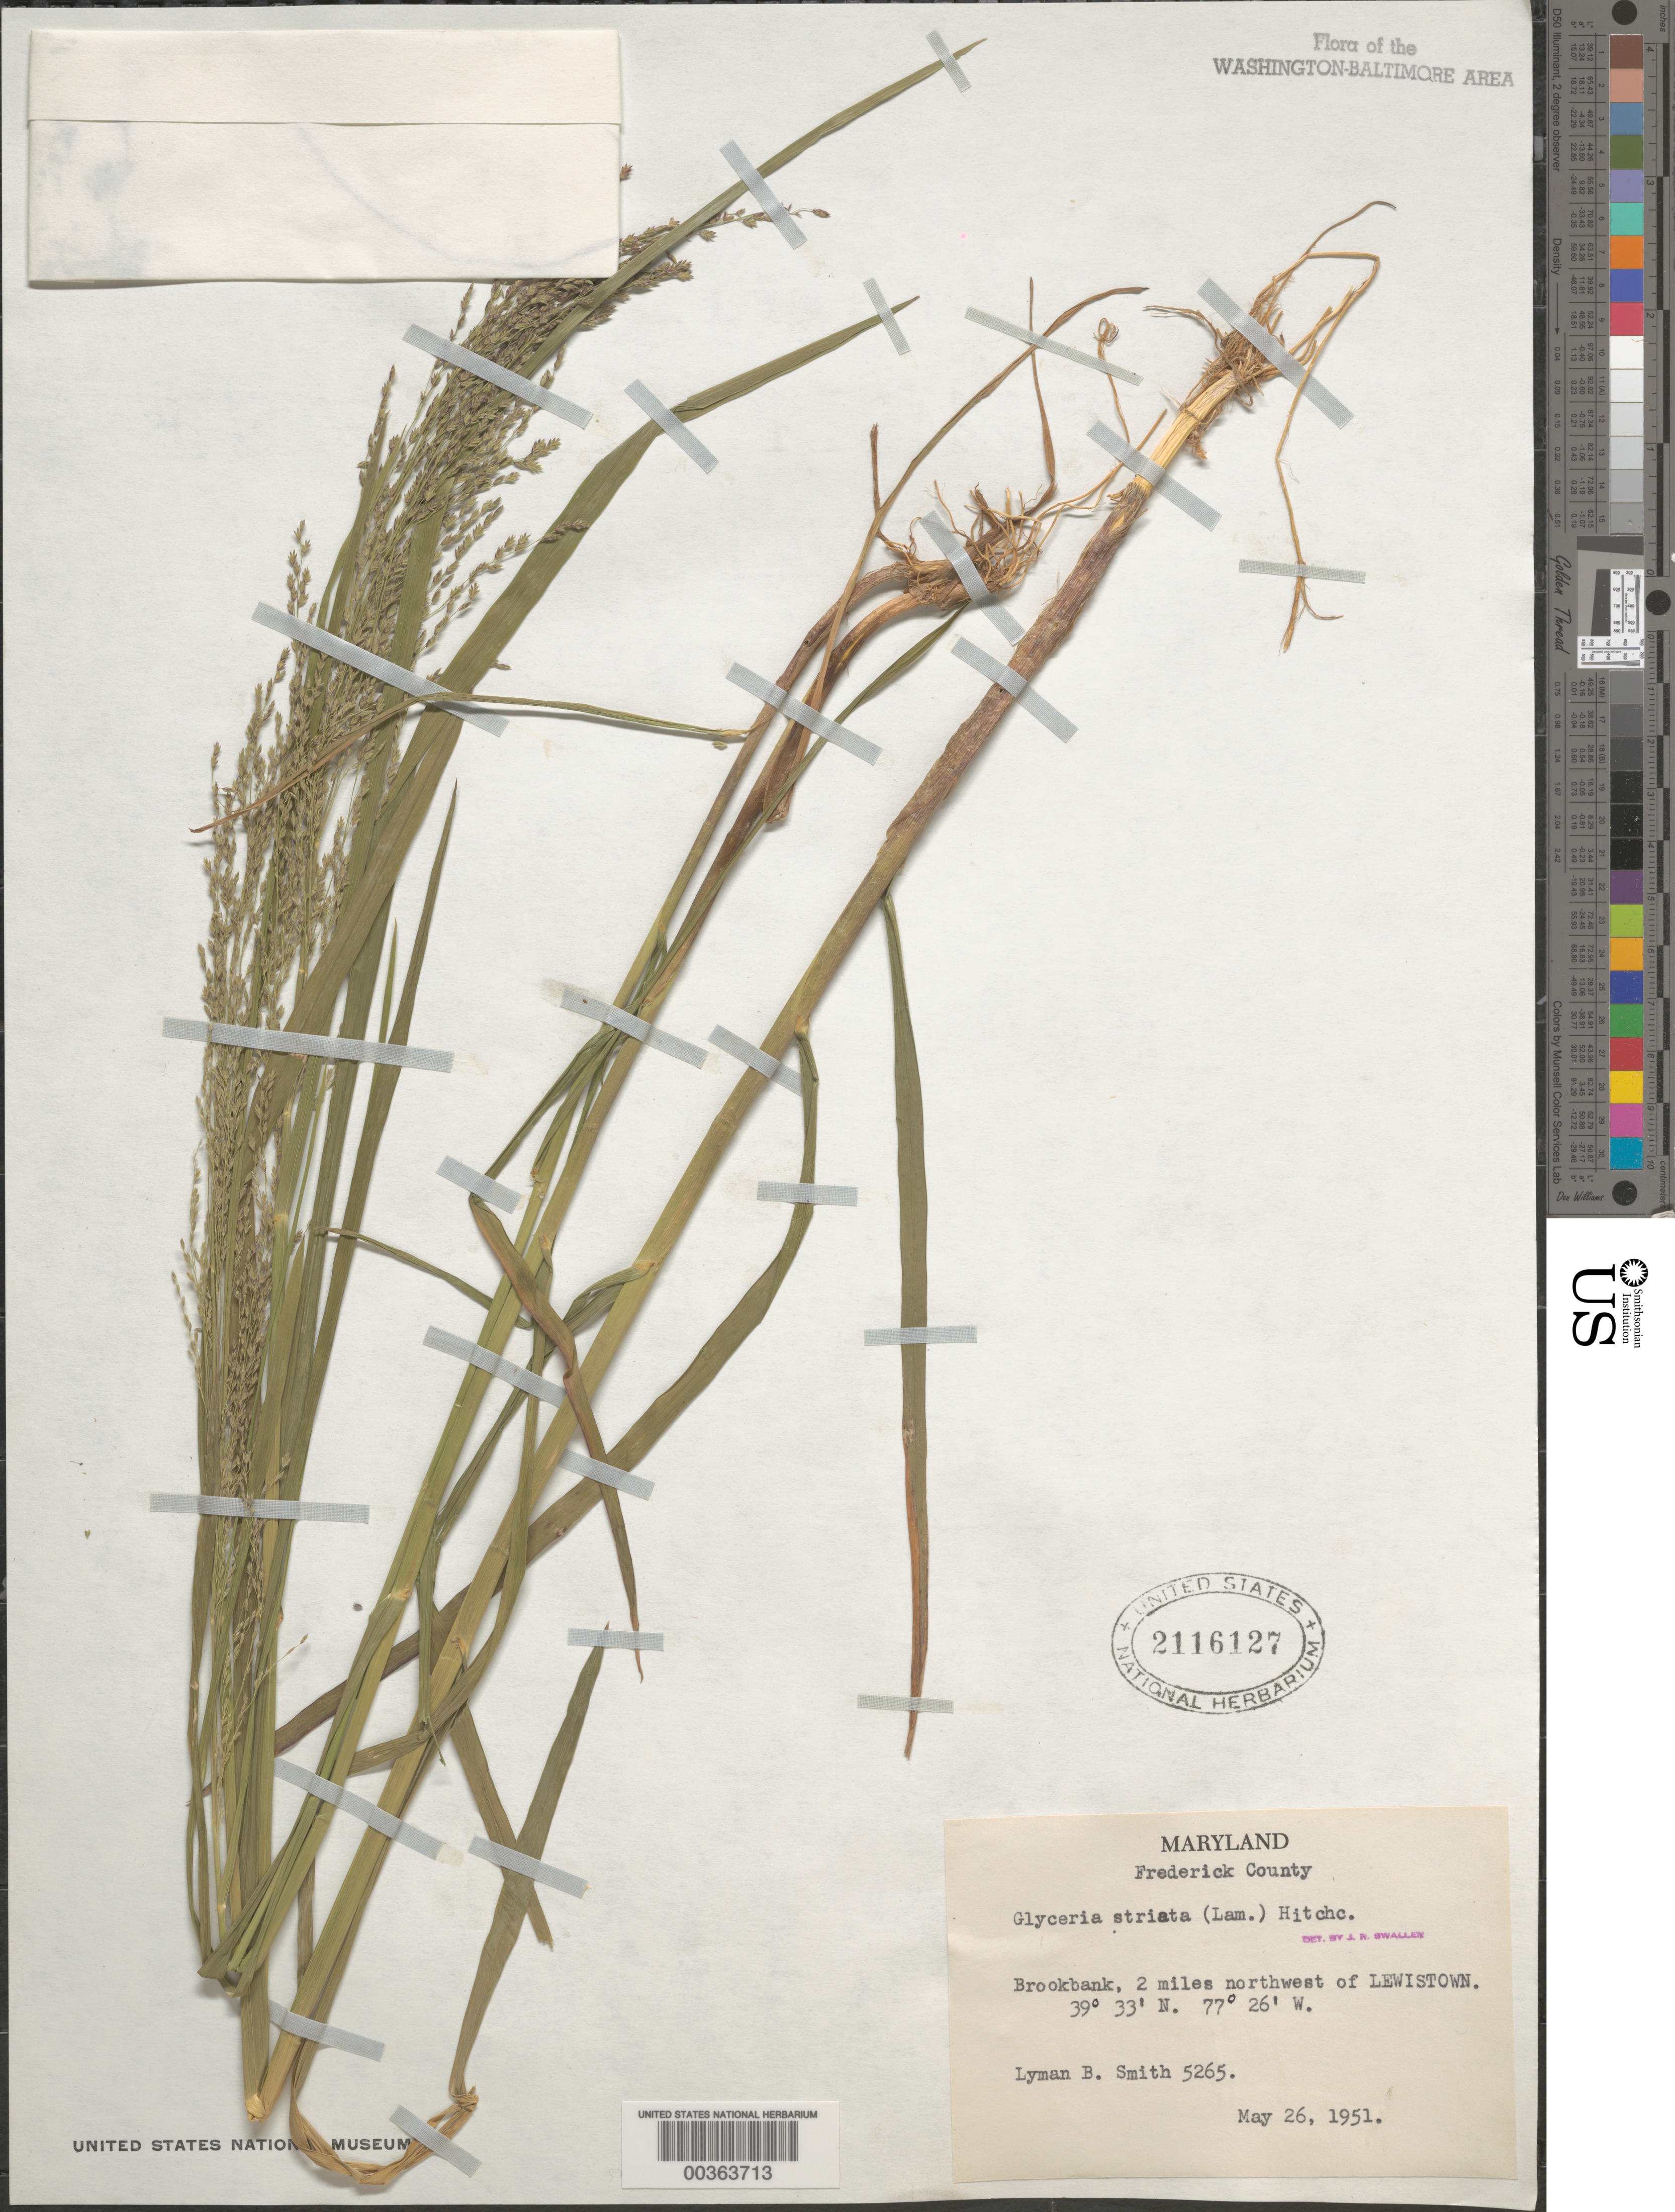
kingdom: Plantae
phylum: Tracheophyta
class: Liliopsida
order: Poales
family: Poaceae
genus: Glyceria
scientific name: Glyceria striata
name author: (Lam.) Hitchc.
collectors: L. Smith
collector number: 5265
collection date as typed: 26 May 1951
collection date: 1951-05-26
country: United States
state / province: Maryland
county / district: Frederick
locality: Northwest of Lewistown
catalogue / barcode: US 2116127